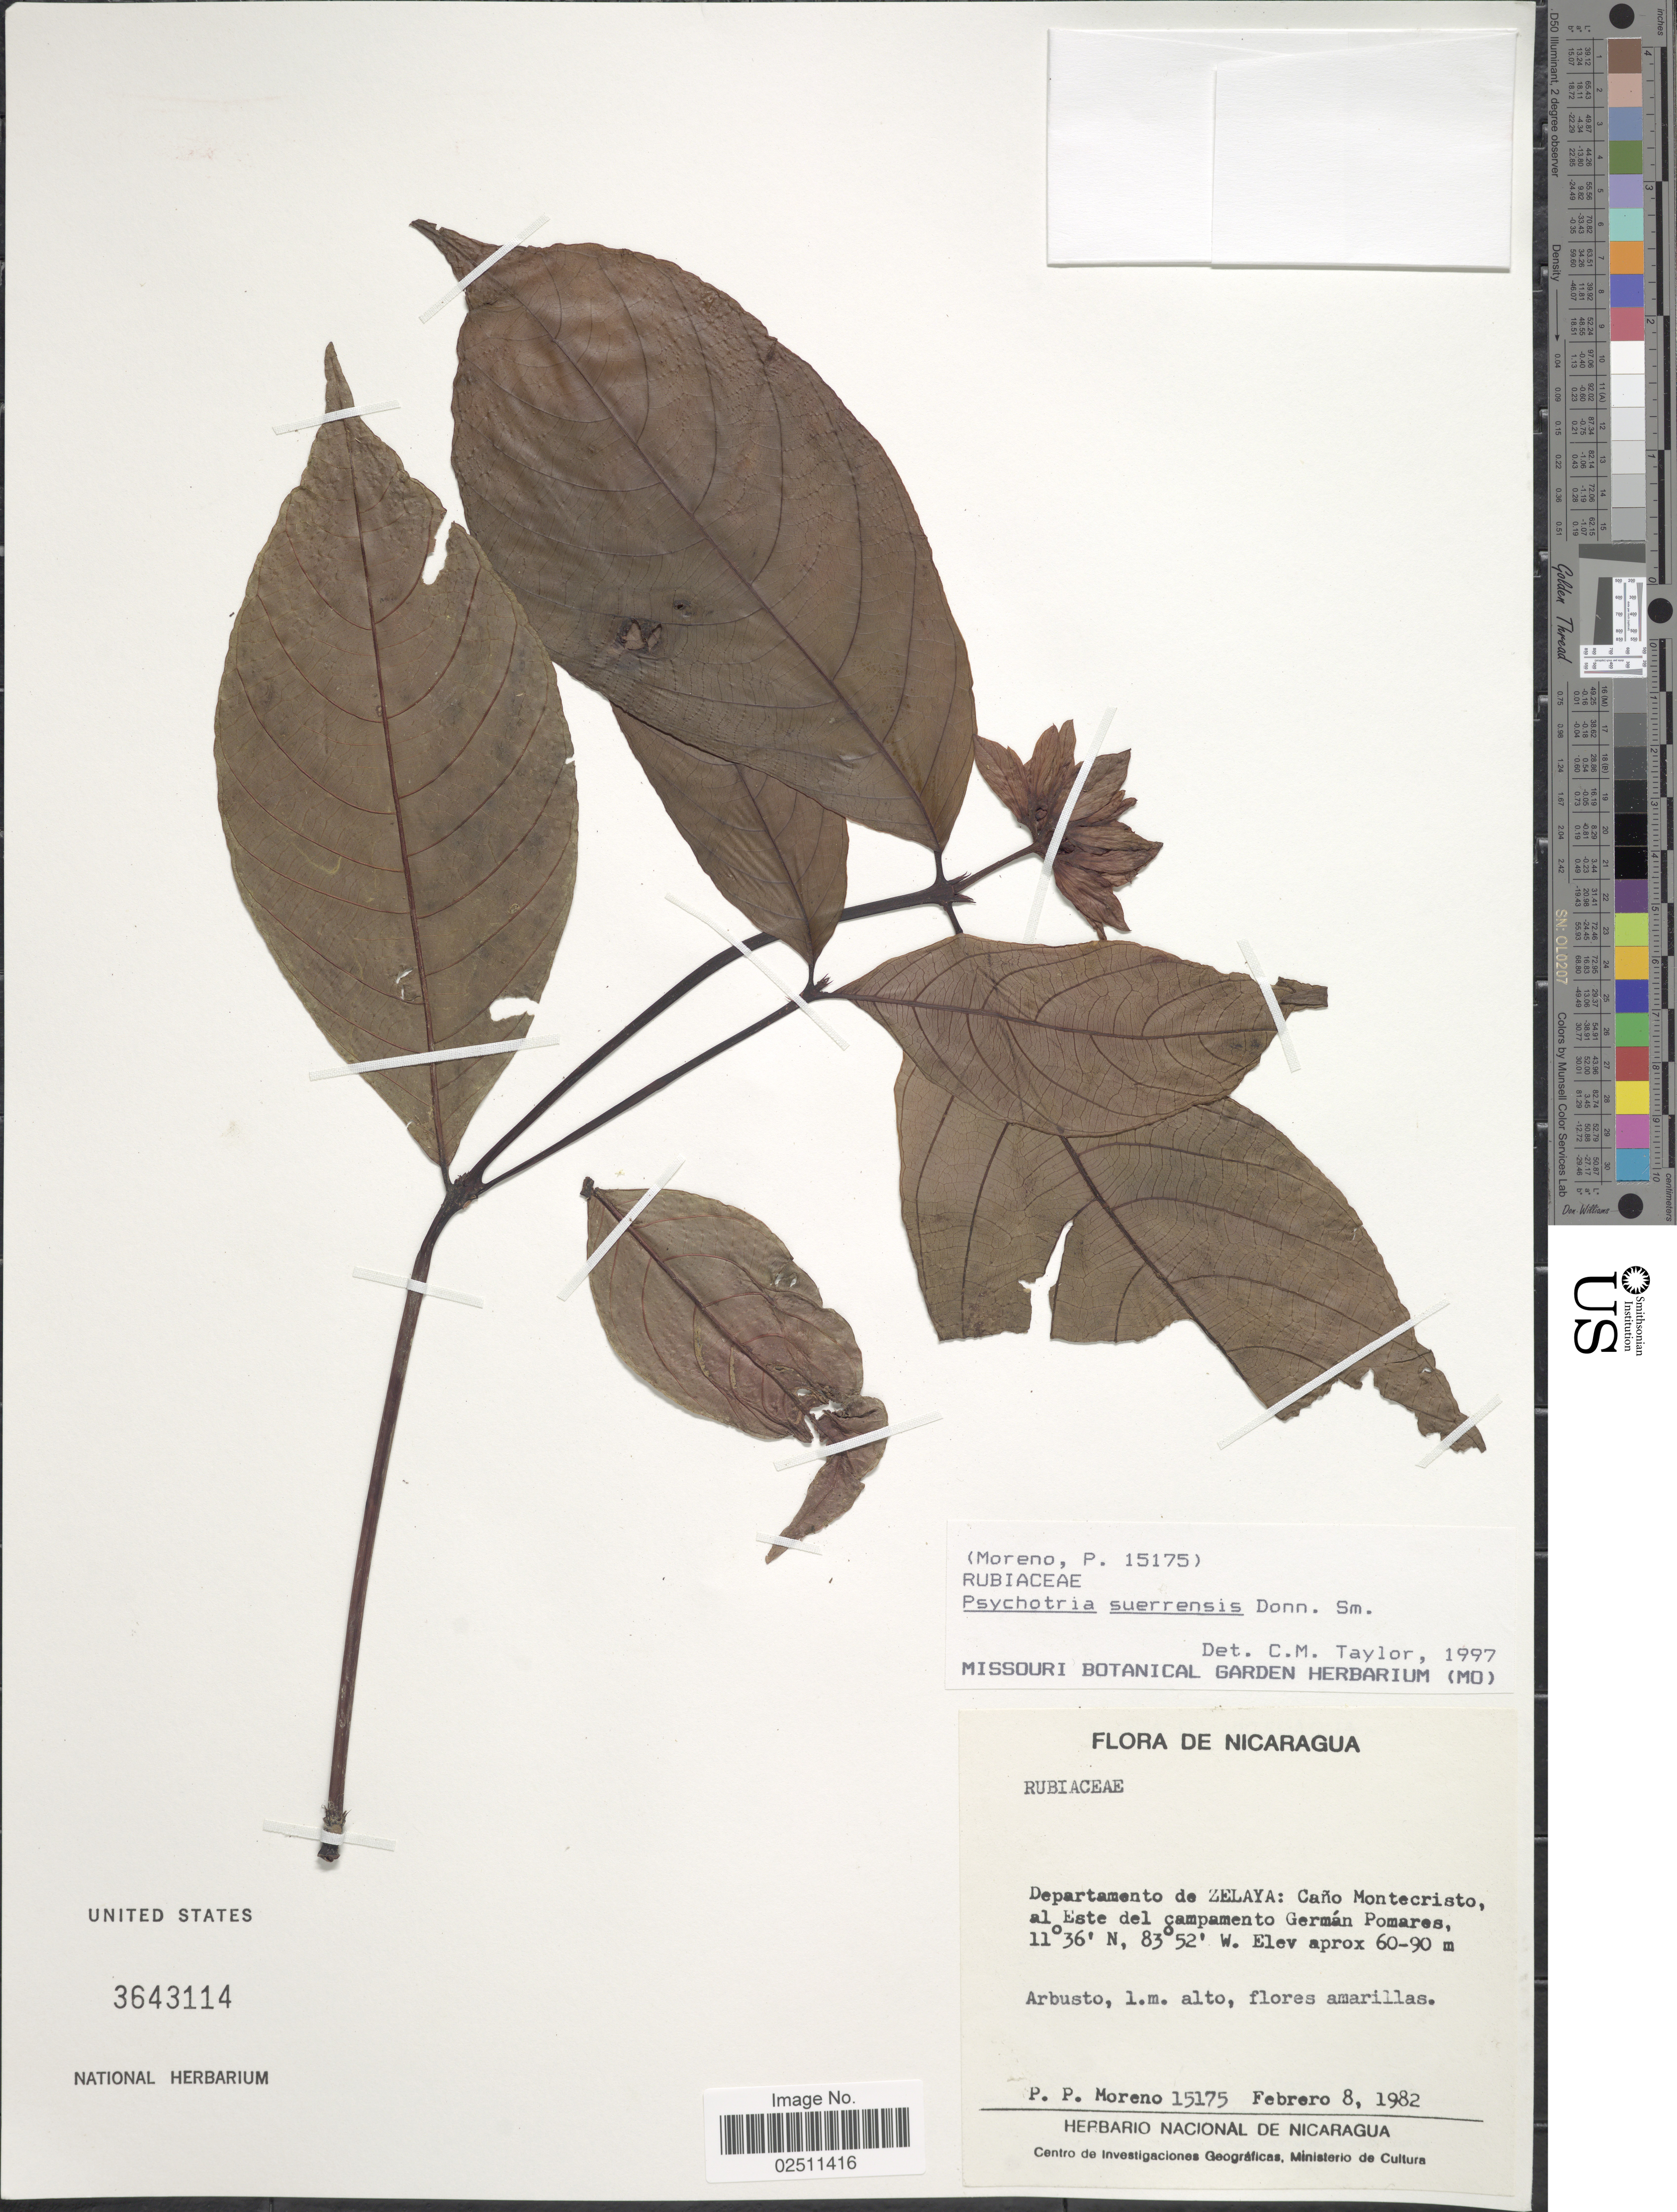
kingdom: Plantae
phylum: Tracheophyta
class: Magnoliopsida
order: Gentianales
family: Rubiaceae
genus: Psychotria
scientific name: Psychotria suerrensis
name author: Donn. Sm.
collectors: P. Moreno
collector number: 15175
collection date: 1982-02-08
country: Nicaragua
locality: Departamento de Zelaya: Cano Montecristo, al Este del campamento German Pomares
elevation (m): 60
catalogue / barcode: US 3643114